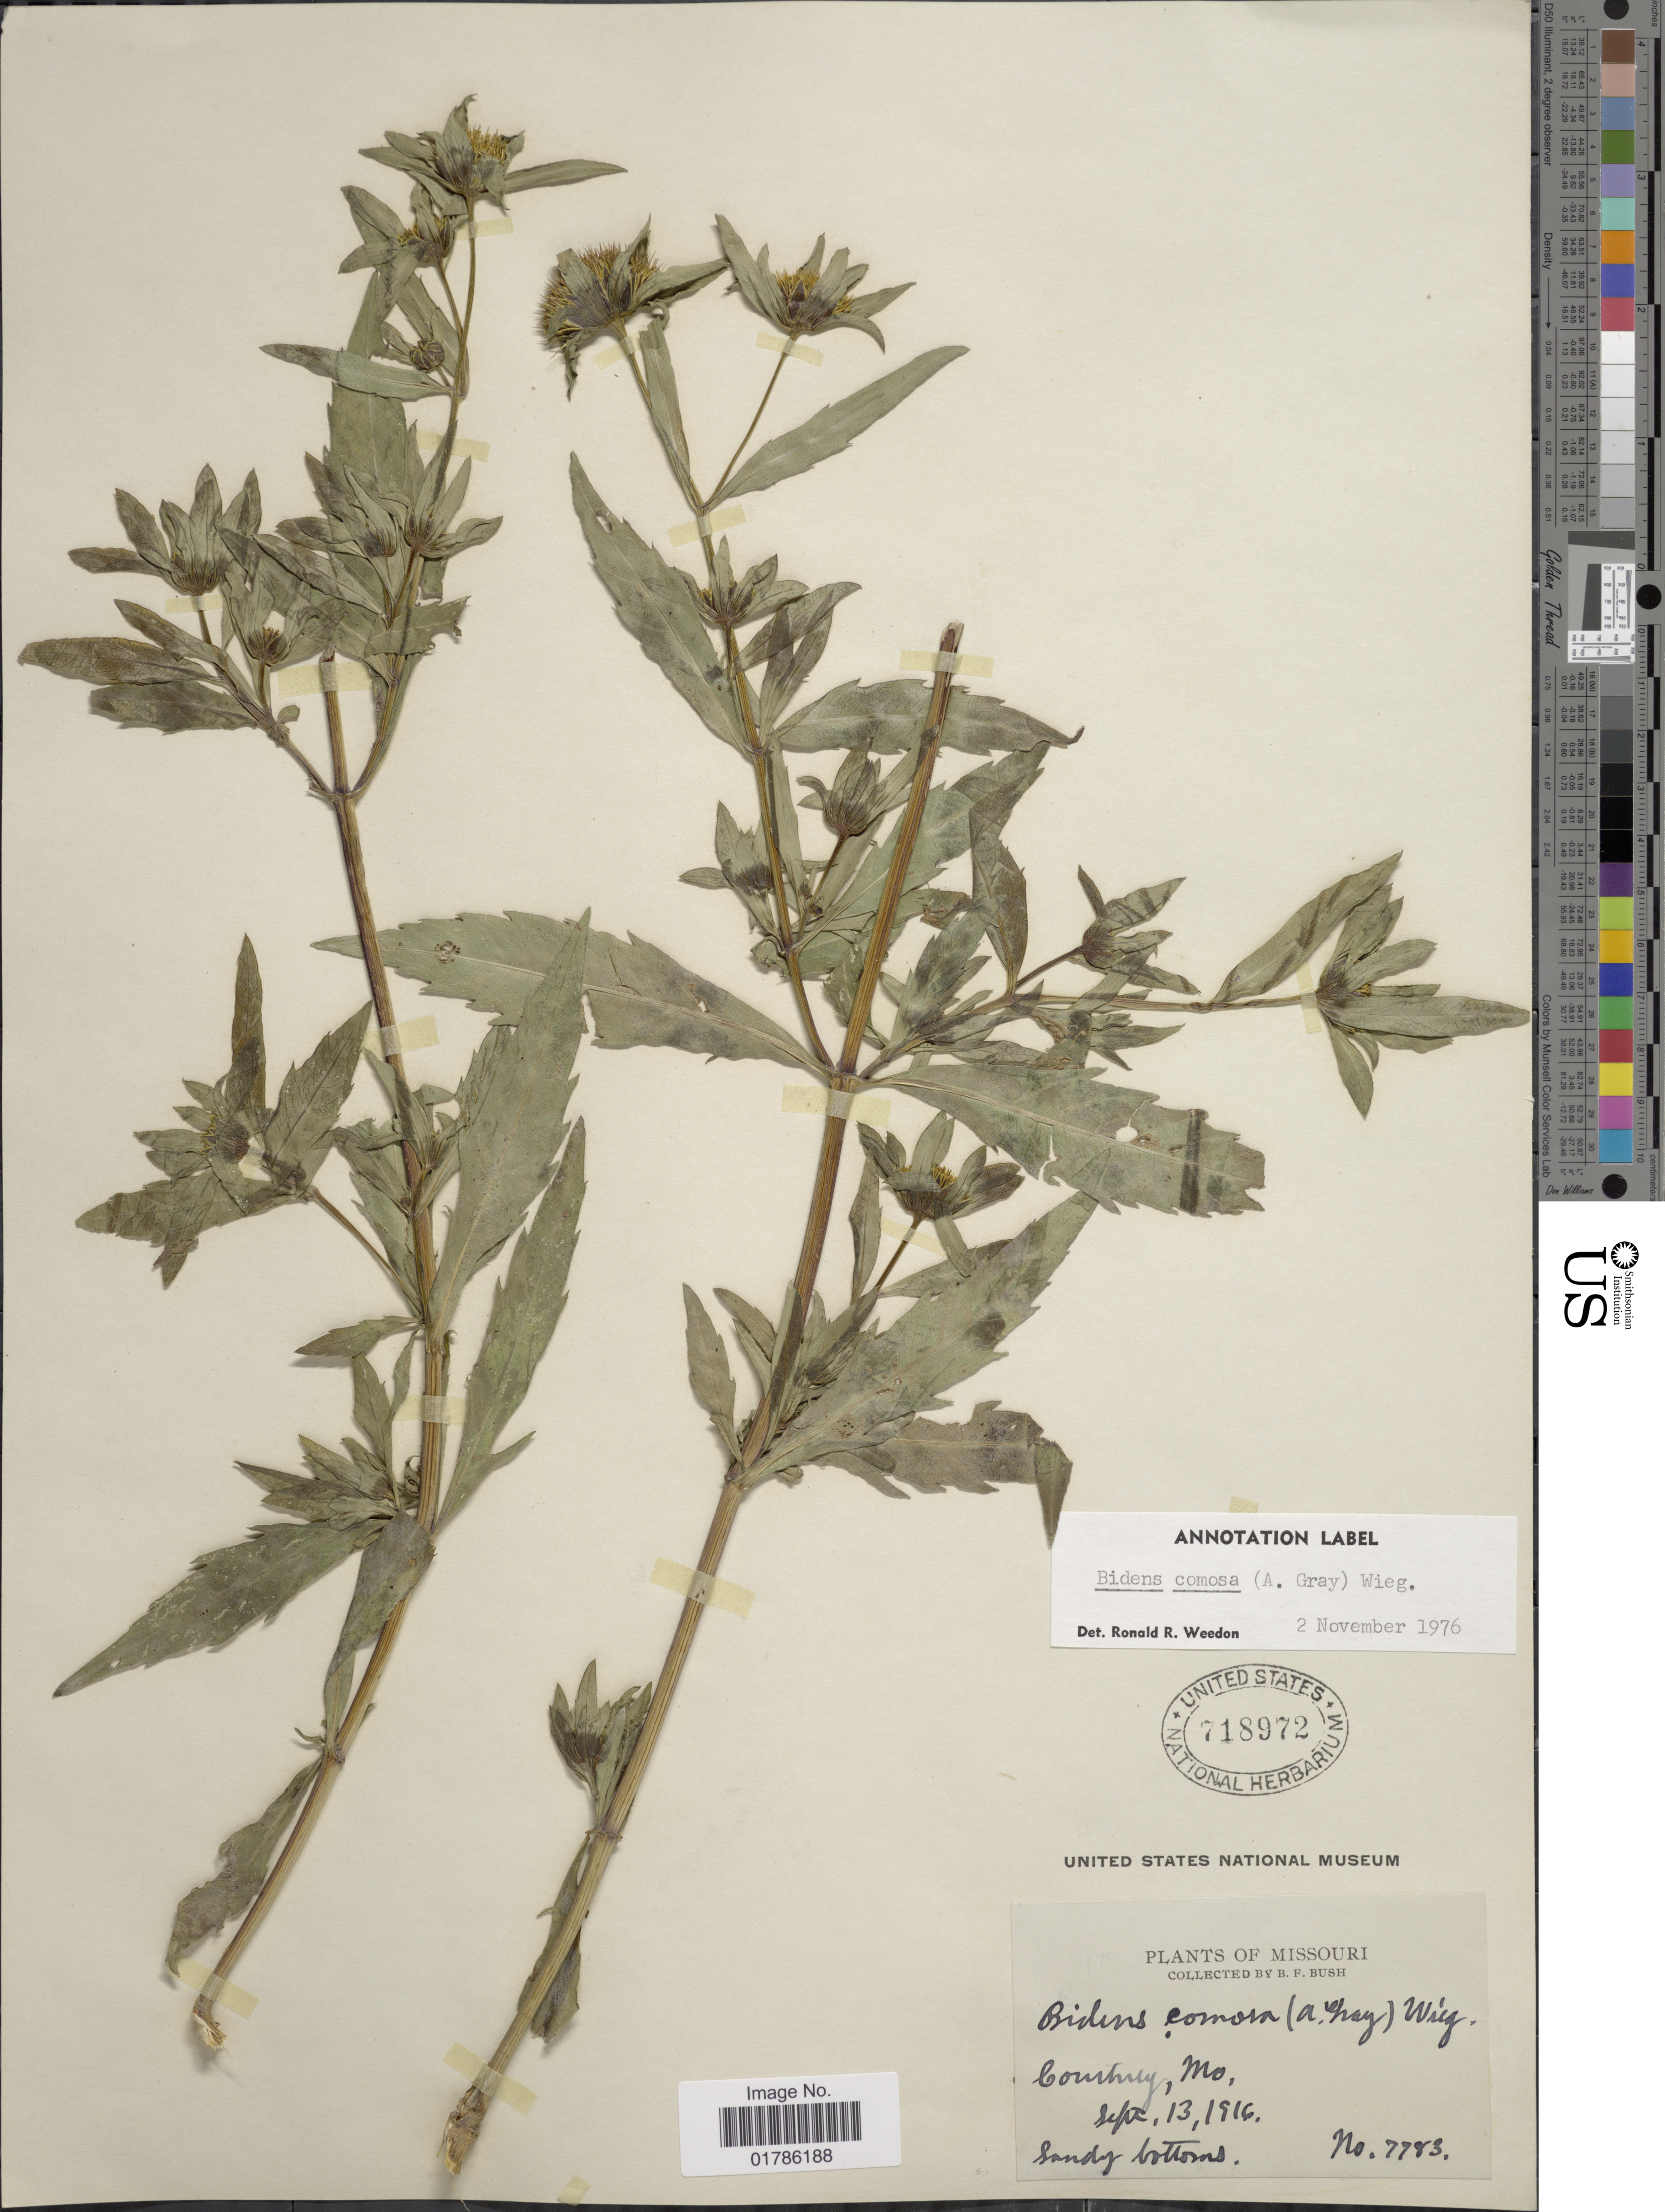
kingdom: Plantae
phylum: Tracheophyta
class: Magnoliopsida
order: Asterales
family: Asteraceae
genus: Bidens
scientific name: Bidens comosa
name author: (A. Gray) Wiegand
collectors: B. F. Bush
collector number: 7783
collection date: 1916-09-13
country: United States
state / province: Missouri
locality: Courtney, Mo.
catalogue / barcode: US 718972